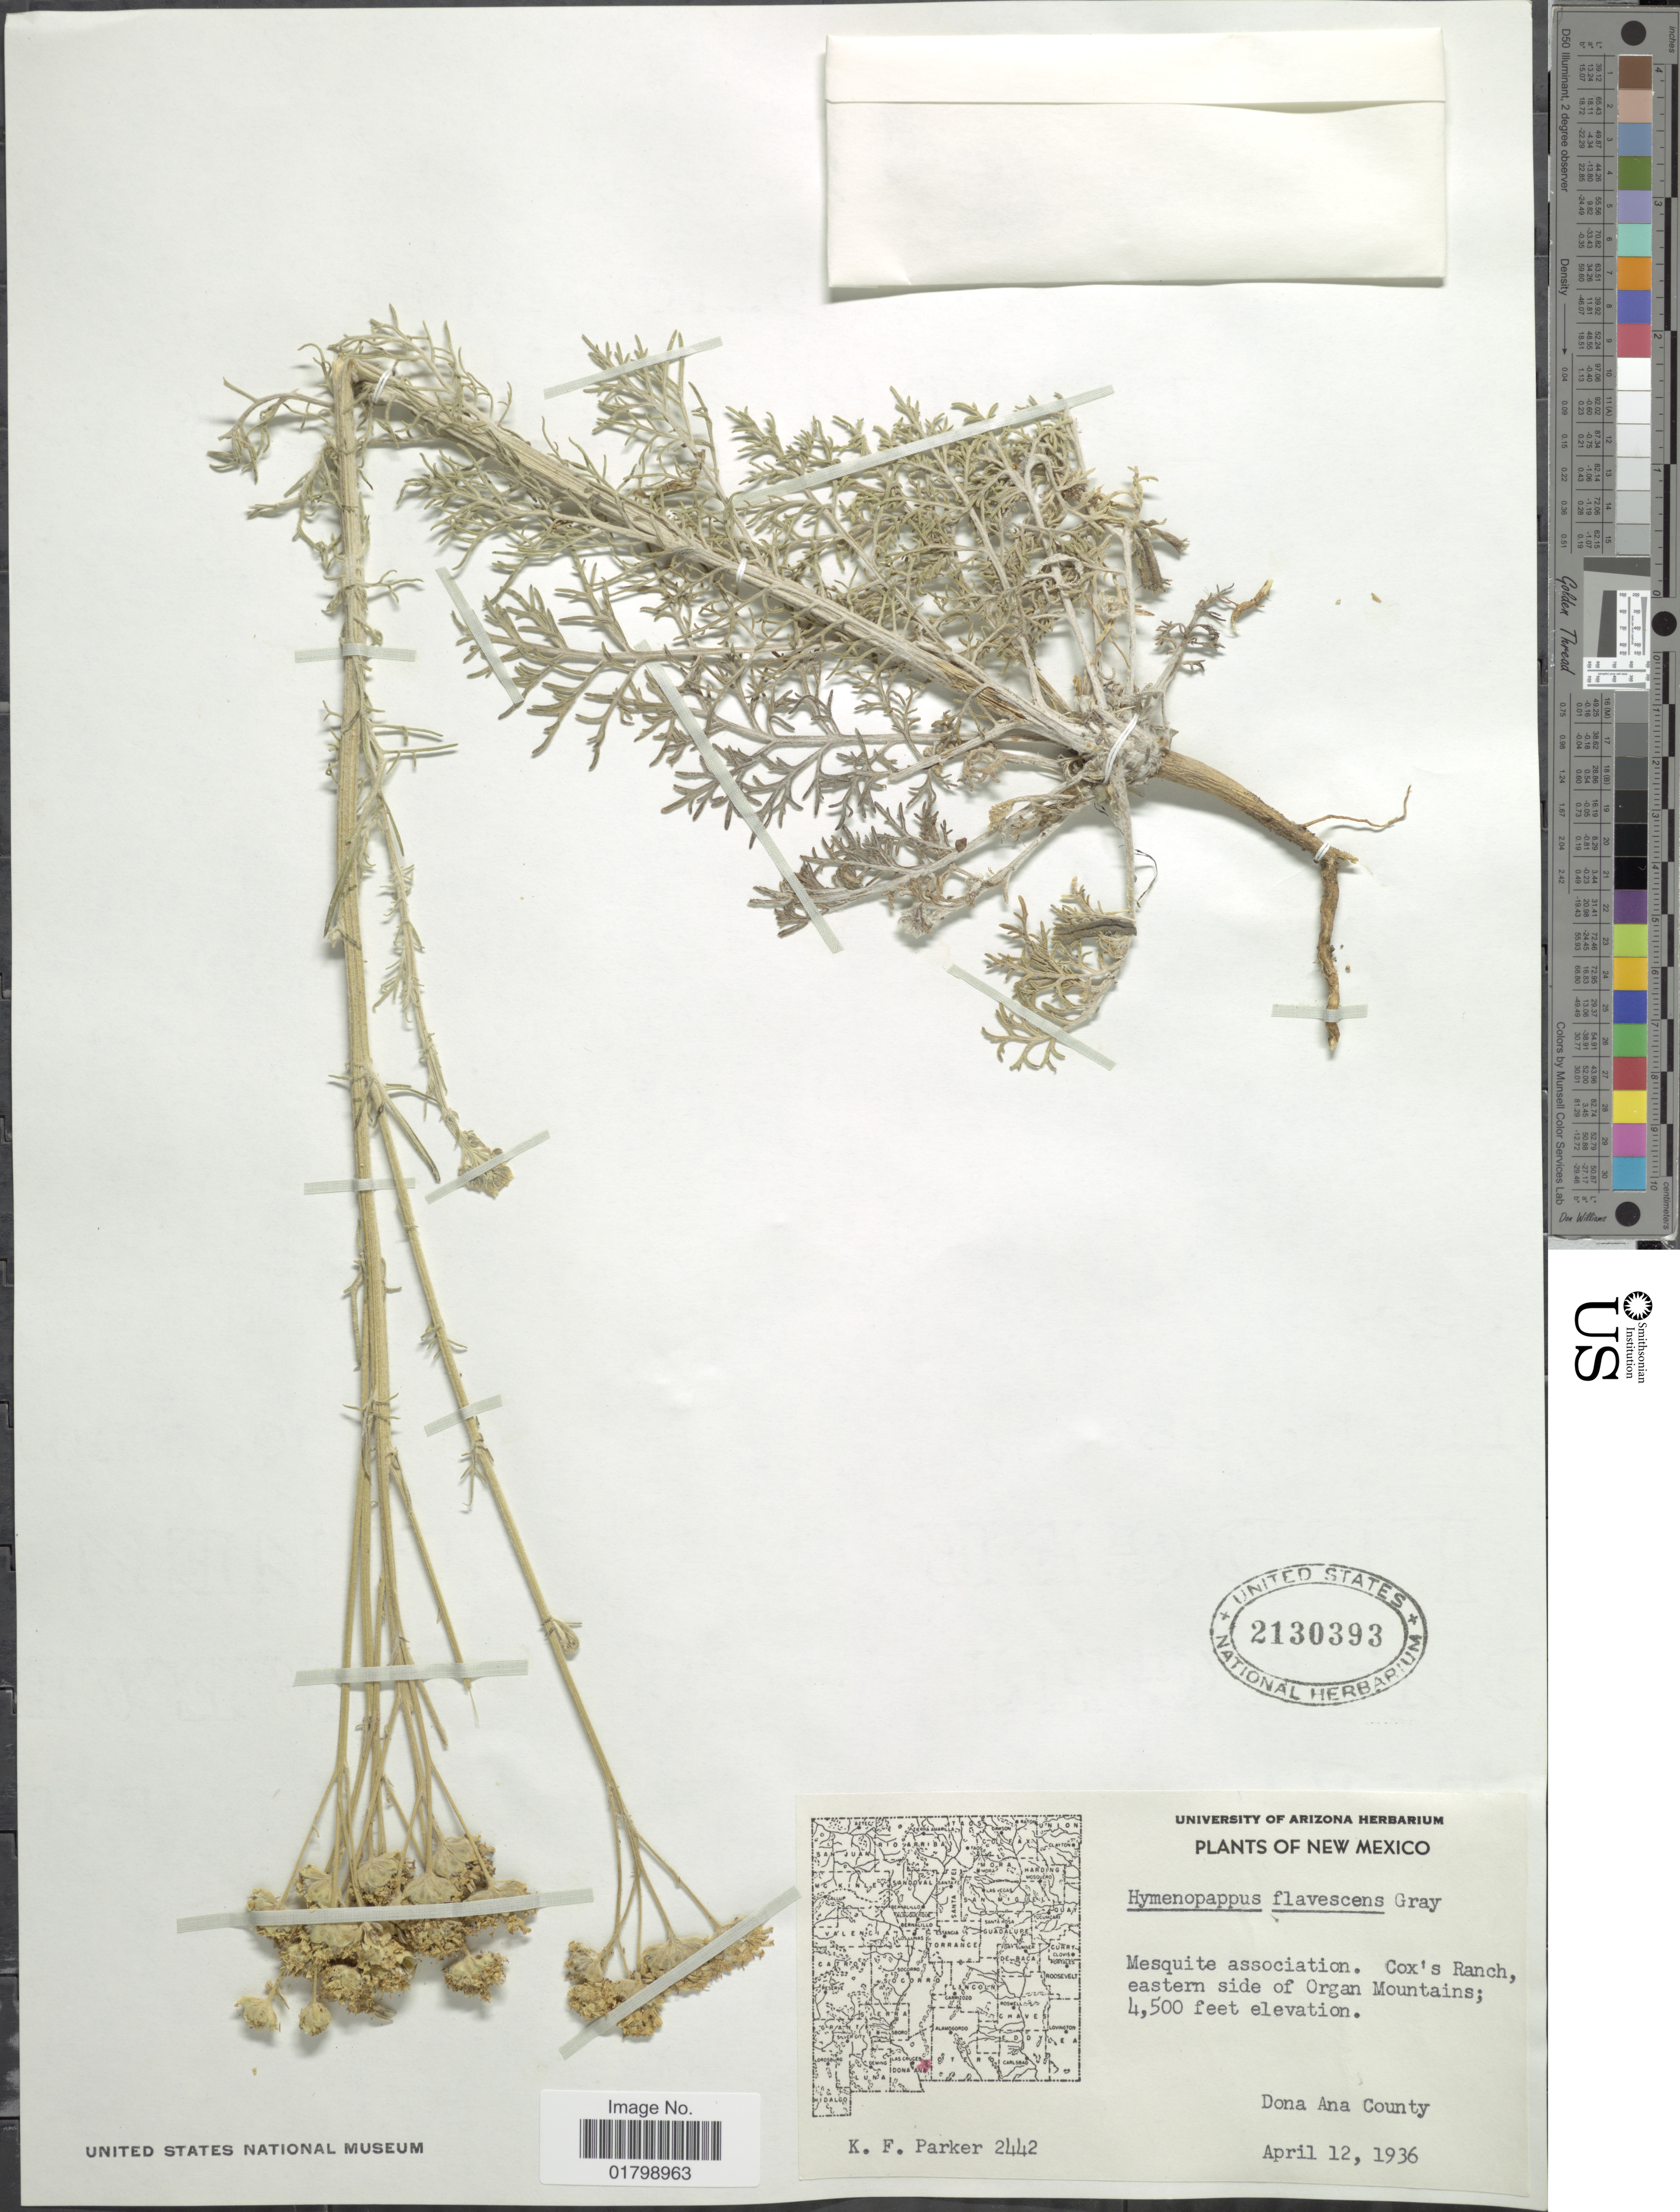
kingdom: Plantae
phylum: Tracheophyta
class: Magnoliopsida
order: Asterales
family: Asteraceae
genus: Hymenopappus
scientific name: Hymenopappus flavescens var. flavescens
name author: A. Gray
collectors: K. F. Parker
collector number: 2442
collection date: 1936-04-12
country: United States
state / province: New Mexico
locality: Cox's Ranch, eastern side of Organ Mountains; Dona Ana County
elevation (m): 1372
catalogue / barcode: US 2130393